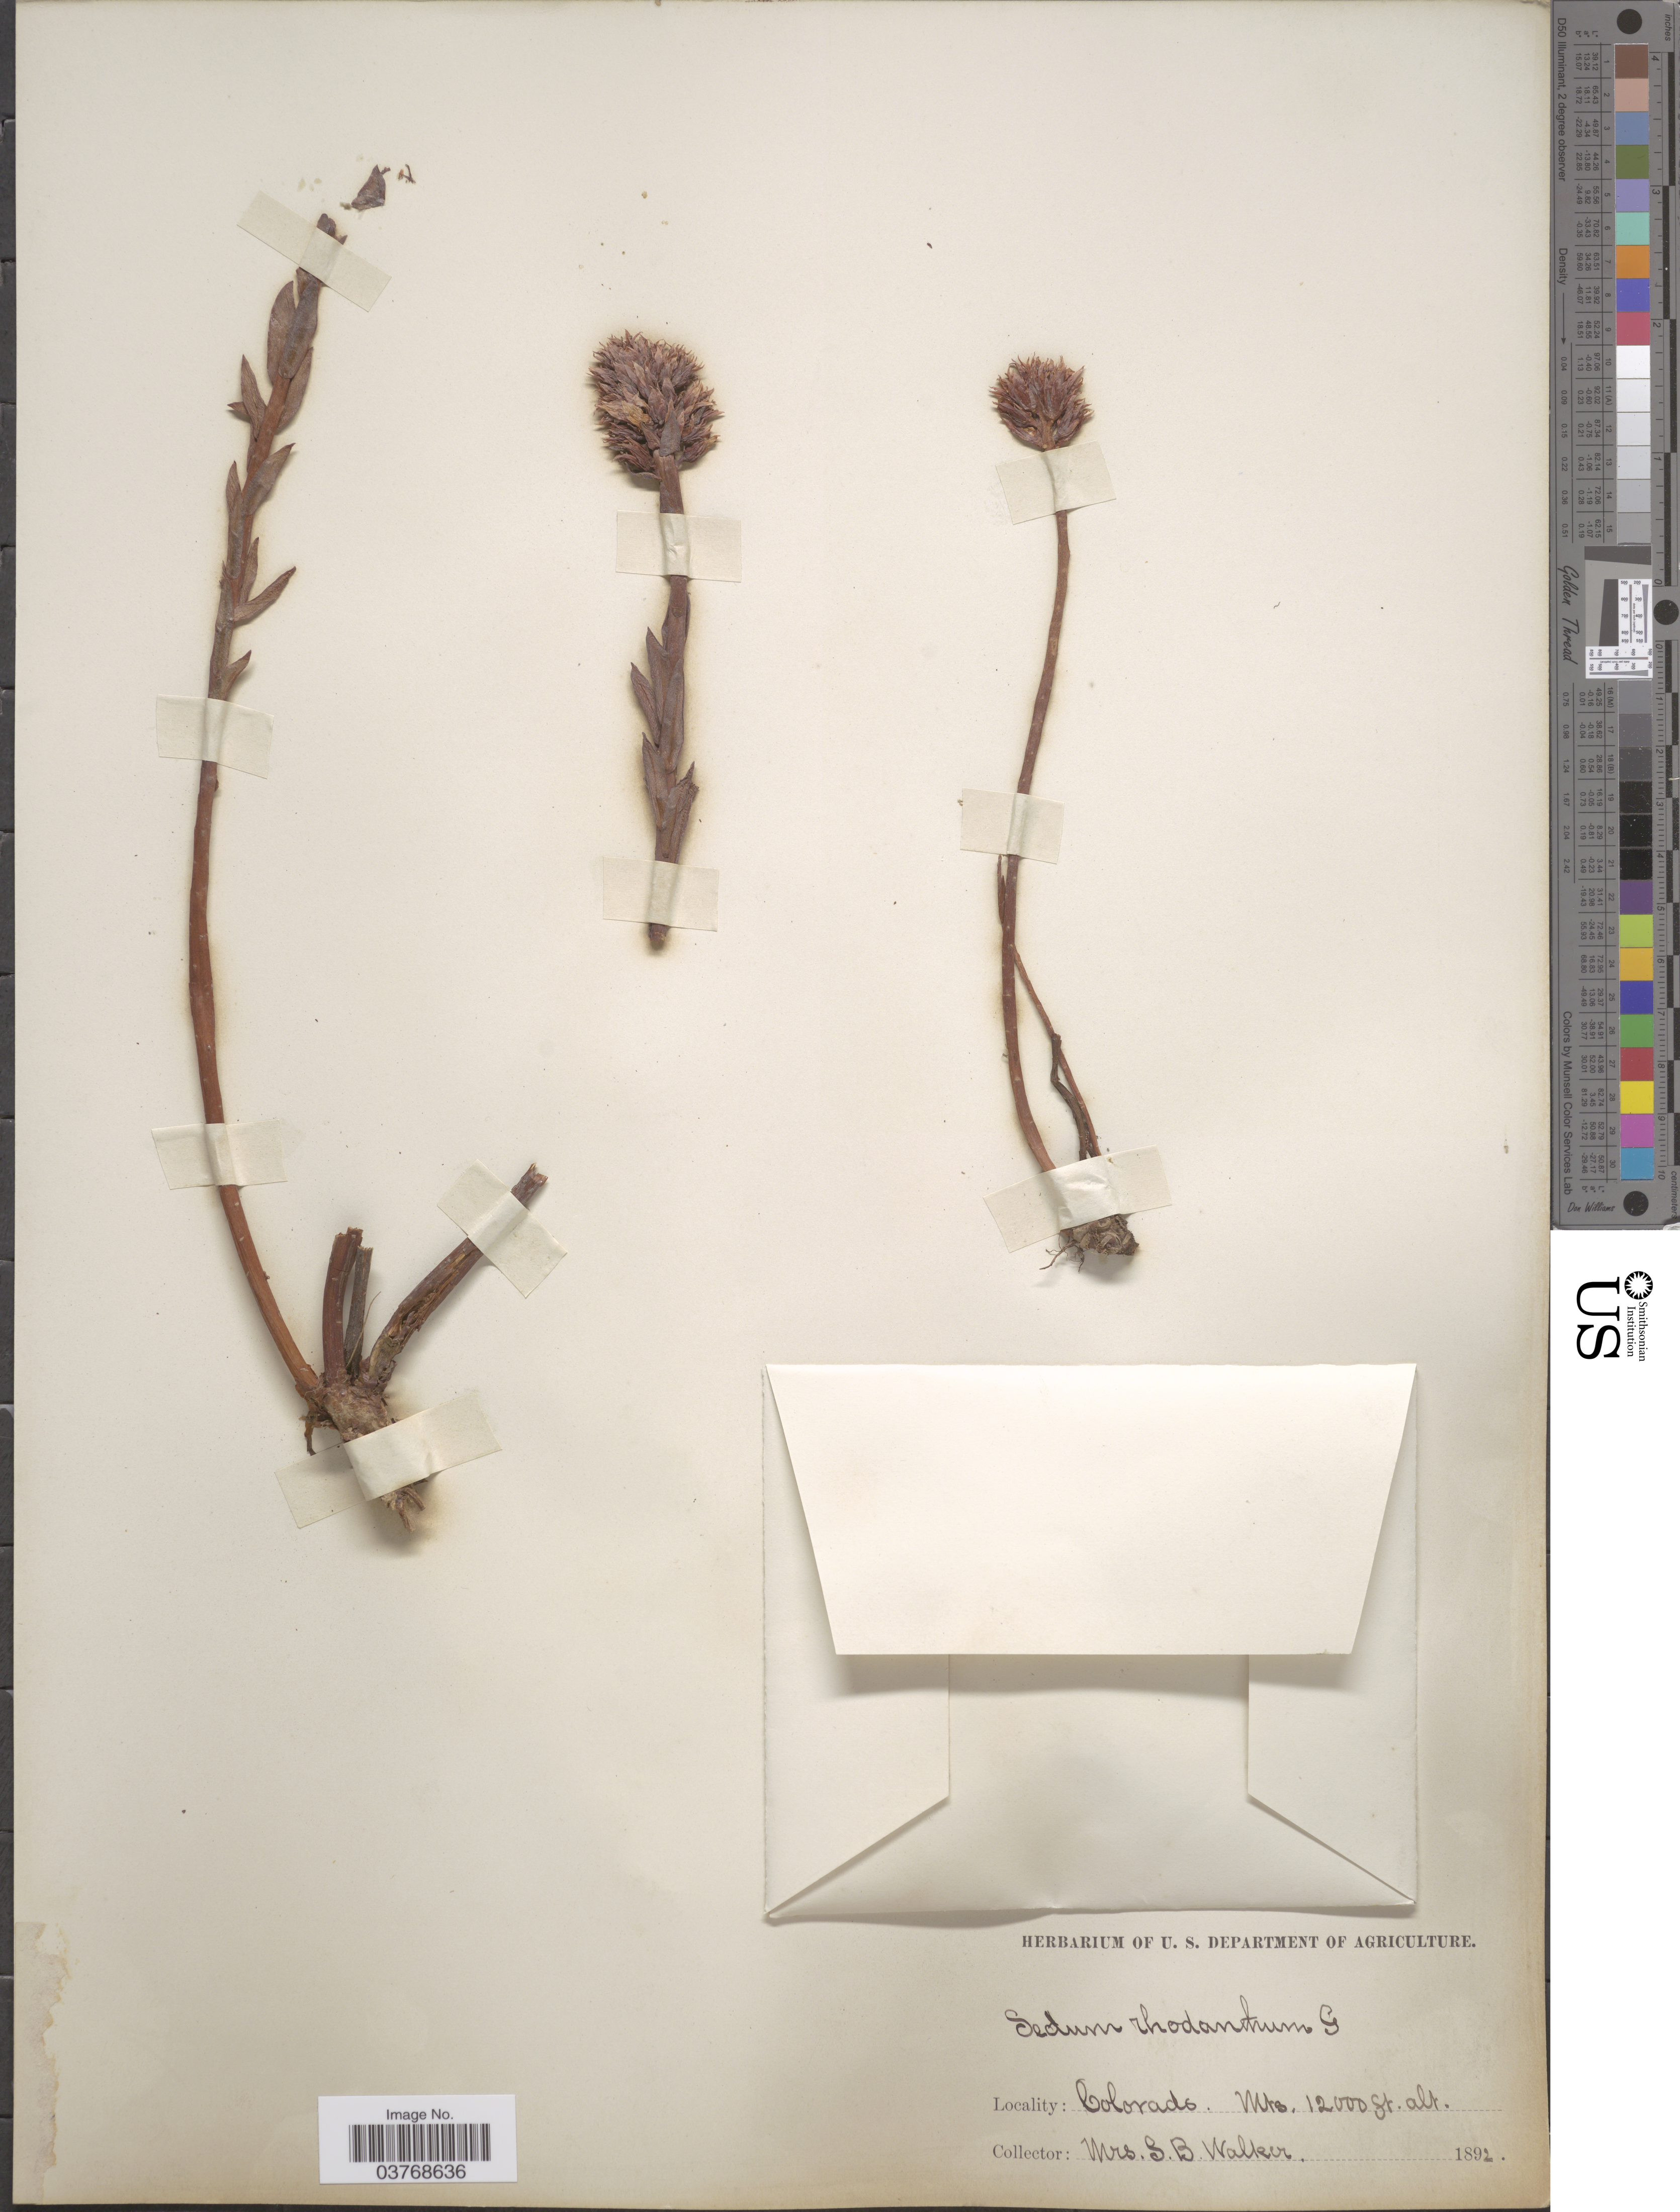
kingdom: Plantae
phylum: Tracheophyta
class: Magnoliopsida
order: Saxifragales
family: Crassulaceae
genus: Rhodiola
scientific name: Rhodiola rhodantha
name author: (A. Gray) H. Jacobsen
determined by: Strong, Mark T., (BOT), Smithsonian Institution - National Museum of Natural History (UNITED STATES)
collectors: S. Walker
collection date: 1892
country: United States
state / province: Colorado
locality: Colorado Mts.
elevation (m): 3658